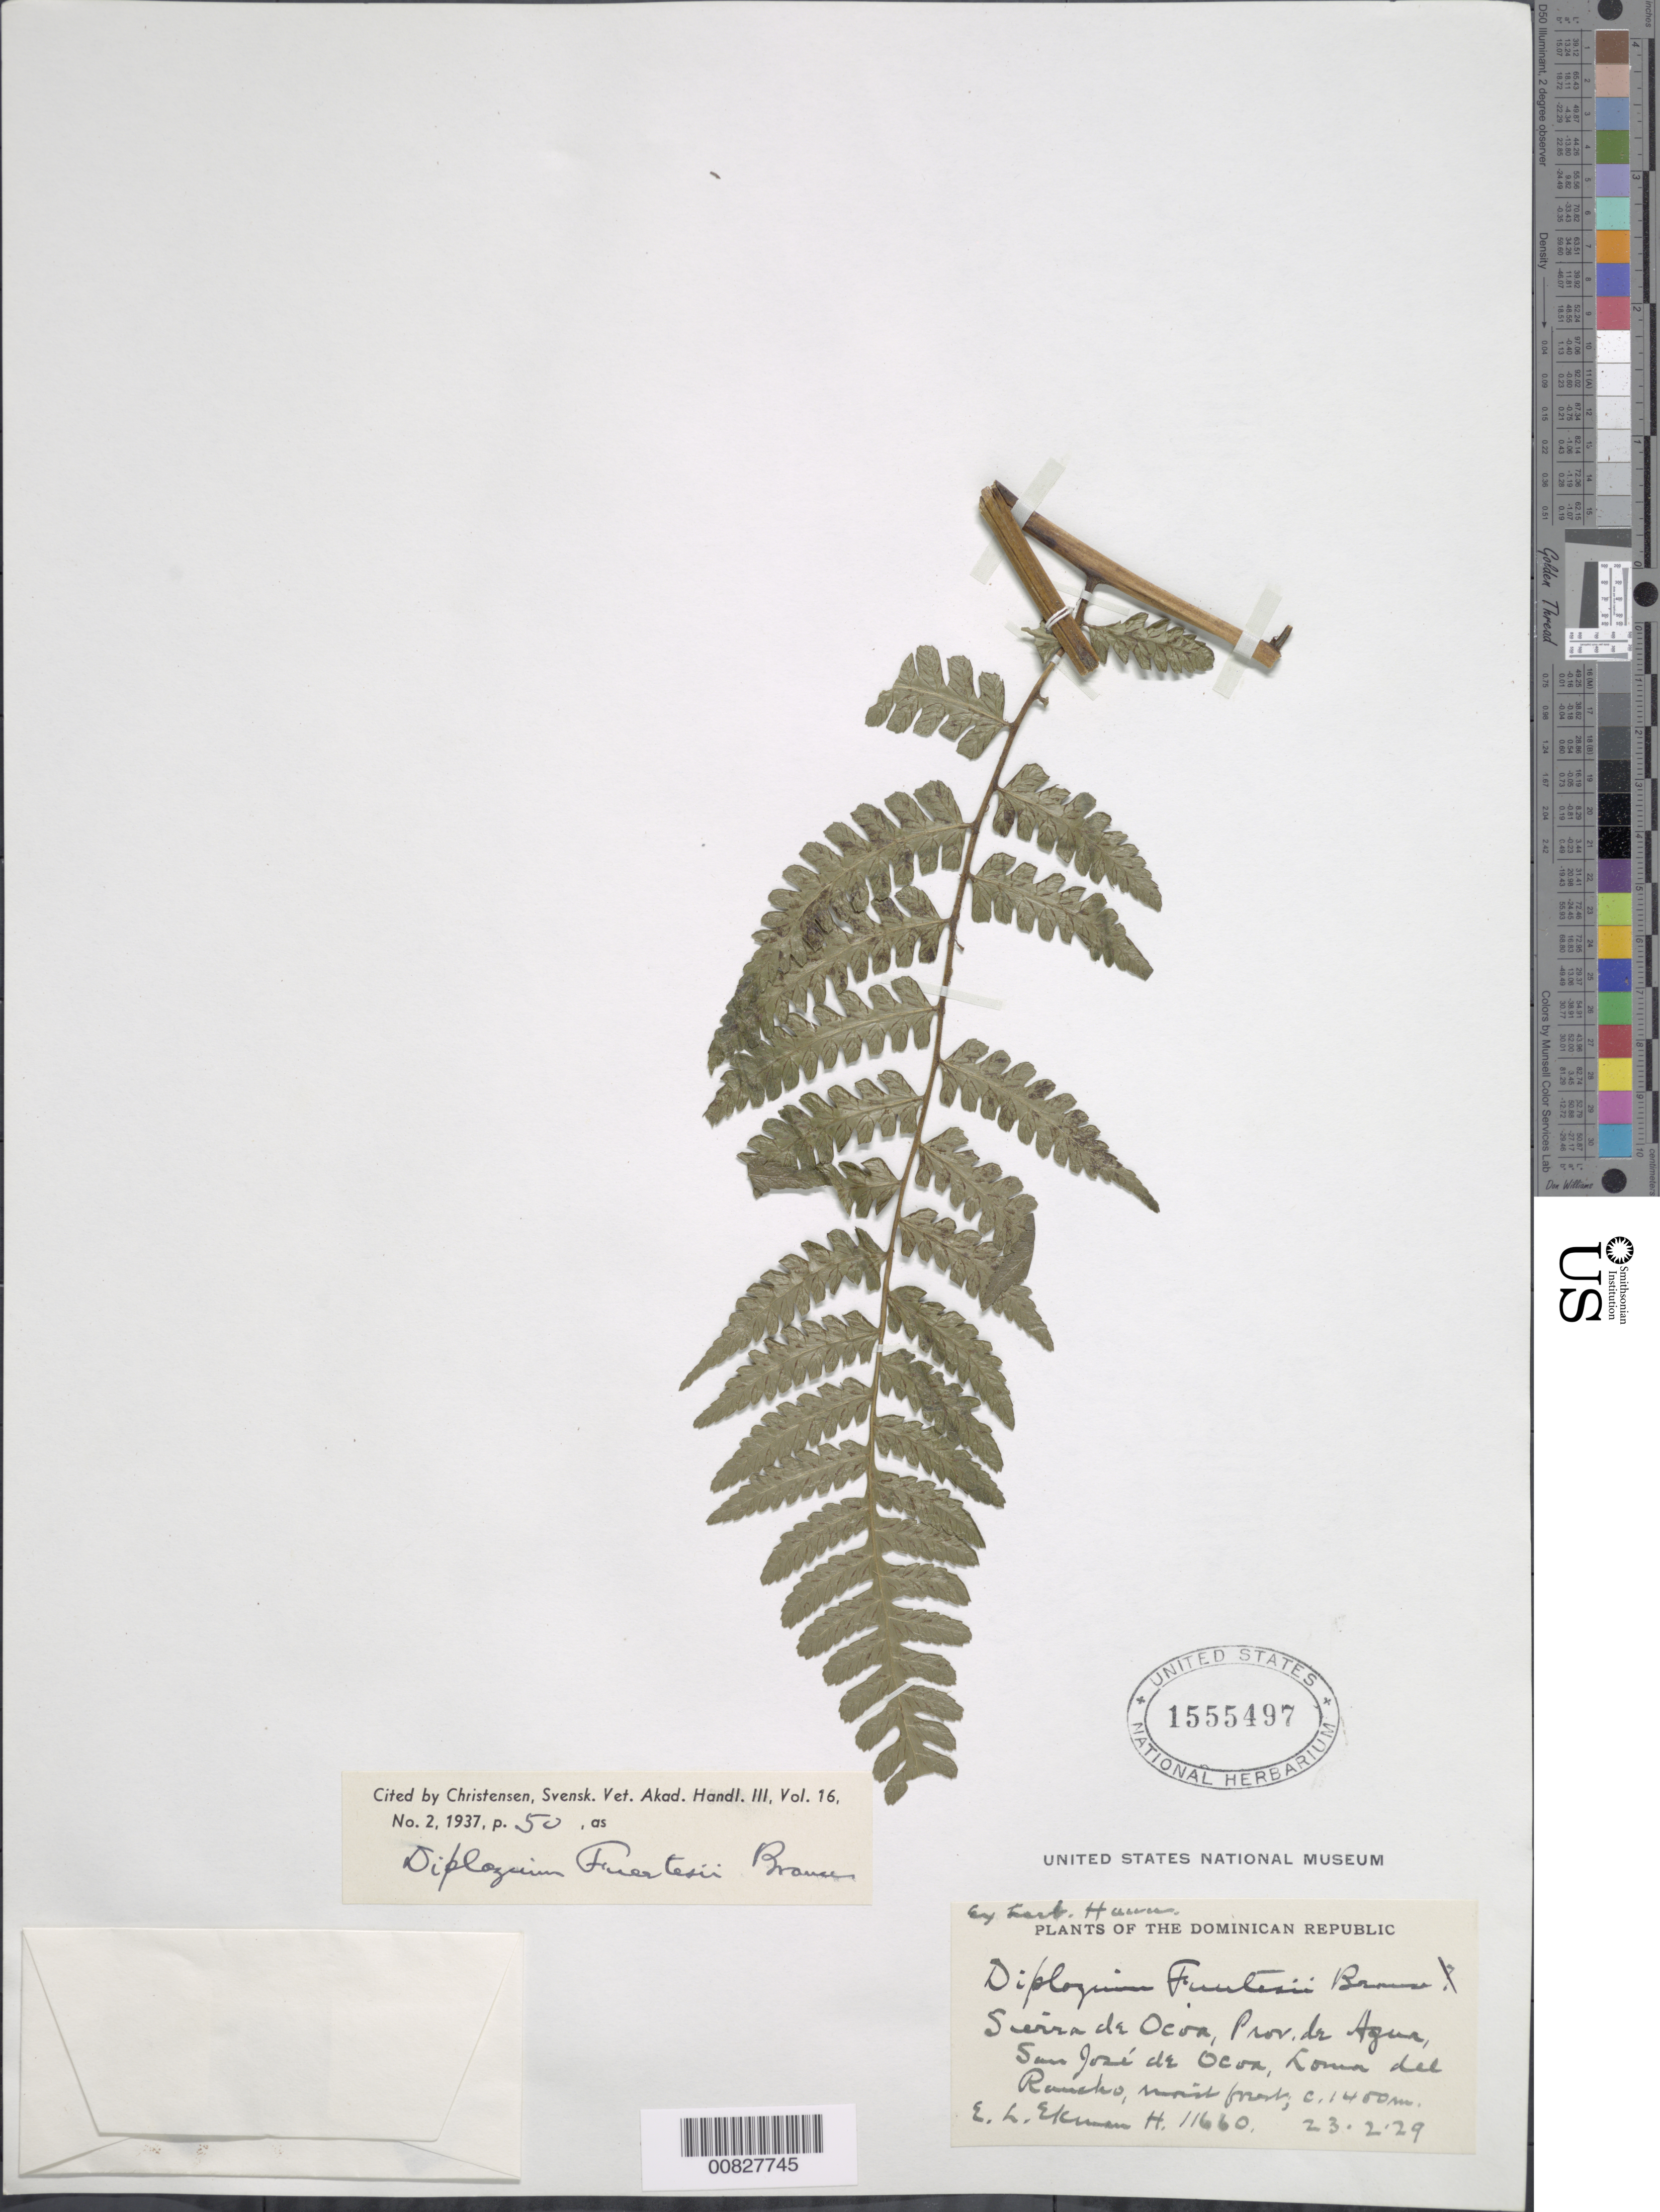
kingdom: Plantae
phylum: Tracheophyta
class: Polypodiopsida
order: Polypodiales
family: Athyriaceae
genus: Diplazium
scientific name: Diplazium expansum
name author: Willd.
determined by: Sánchez, C.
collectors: E. L. Ekman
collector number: H 11660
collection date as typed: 23 Feb 1929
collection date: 1929-02-23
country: Dominican Republic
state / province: Azua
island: Hispaniola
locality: Sierra de Ocoa, San José de Ocoa, Loma del Rancho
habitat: Moist forest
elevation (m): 1400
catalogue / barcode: US 1555497